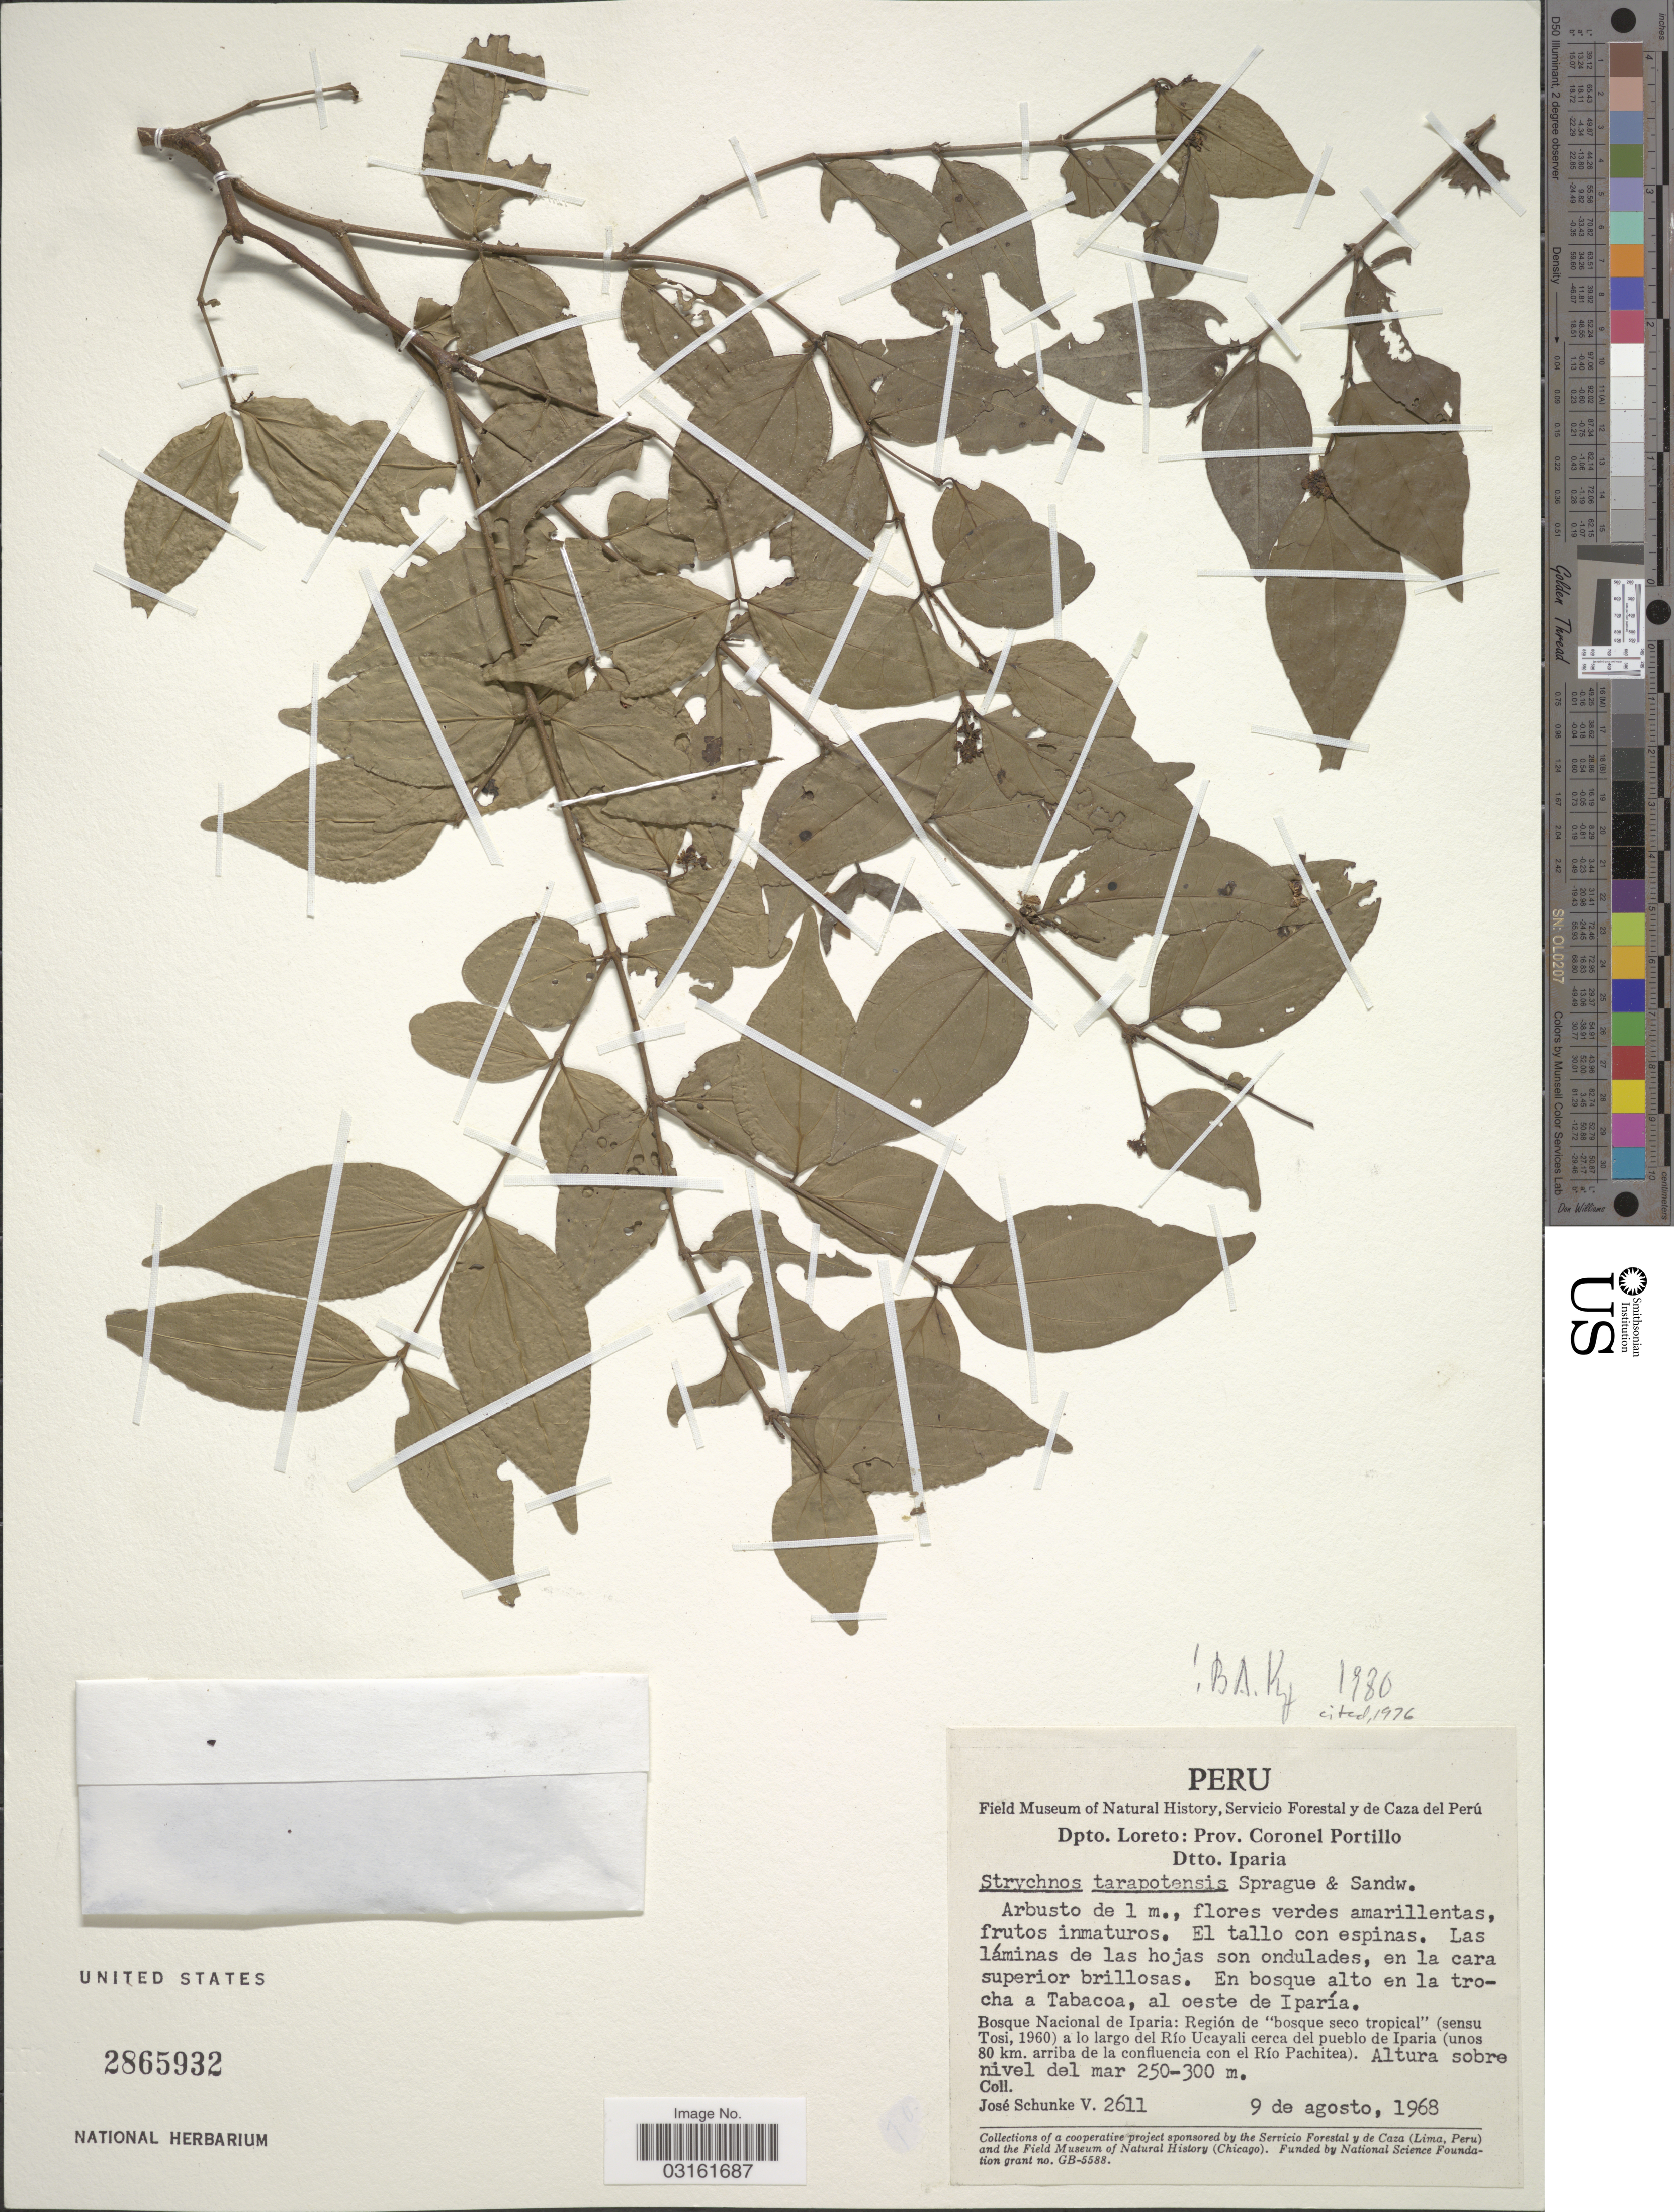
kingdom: Plantae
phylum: Tracheophyta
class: Magnoliopsida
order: Gentianales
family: Loganiaceae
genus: Strychnos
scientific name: Strychnos tarapotensis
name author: Sprague & Sandwith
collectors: J. Schunke Vigo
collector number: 2611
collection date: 1968-08-09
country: Peru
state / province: Loreto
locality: Dpto. Loreto: Prov. Coronel Portillo Dtto. Iparia. En bosque alto en la trocha a Tabacoa, al oeste de Iparía. Bosque Nacional de Iparia: Región de "bosque seco tropical" (sensu Tosi, 1960) a lo largo del Río Ucayali cerca del pueblo de Iparia (unos 80 km. arriba de la confluencia con el Río Pachitea).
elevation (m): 250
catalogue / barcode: US 2865932